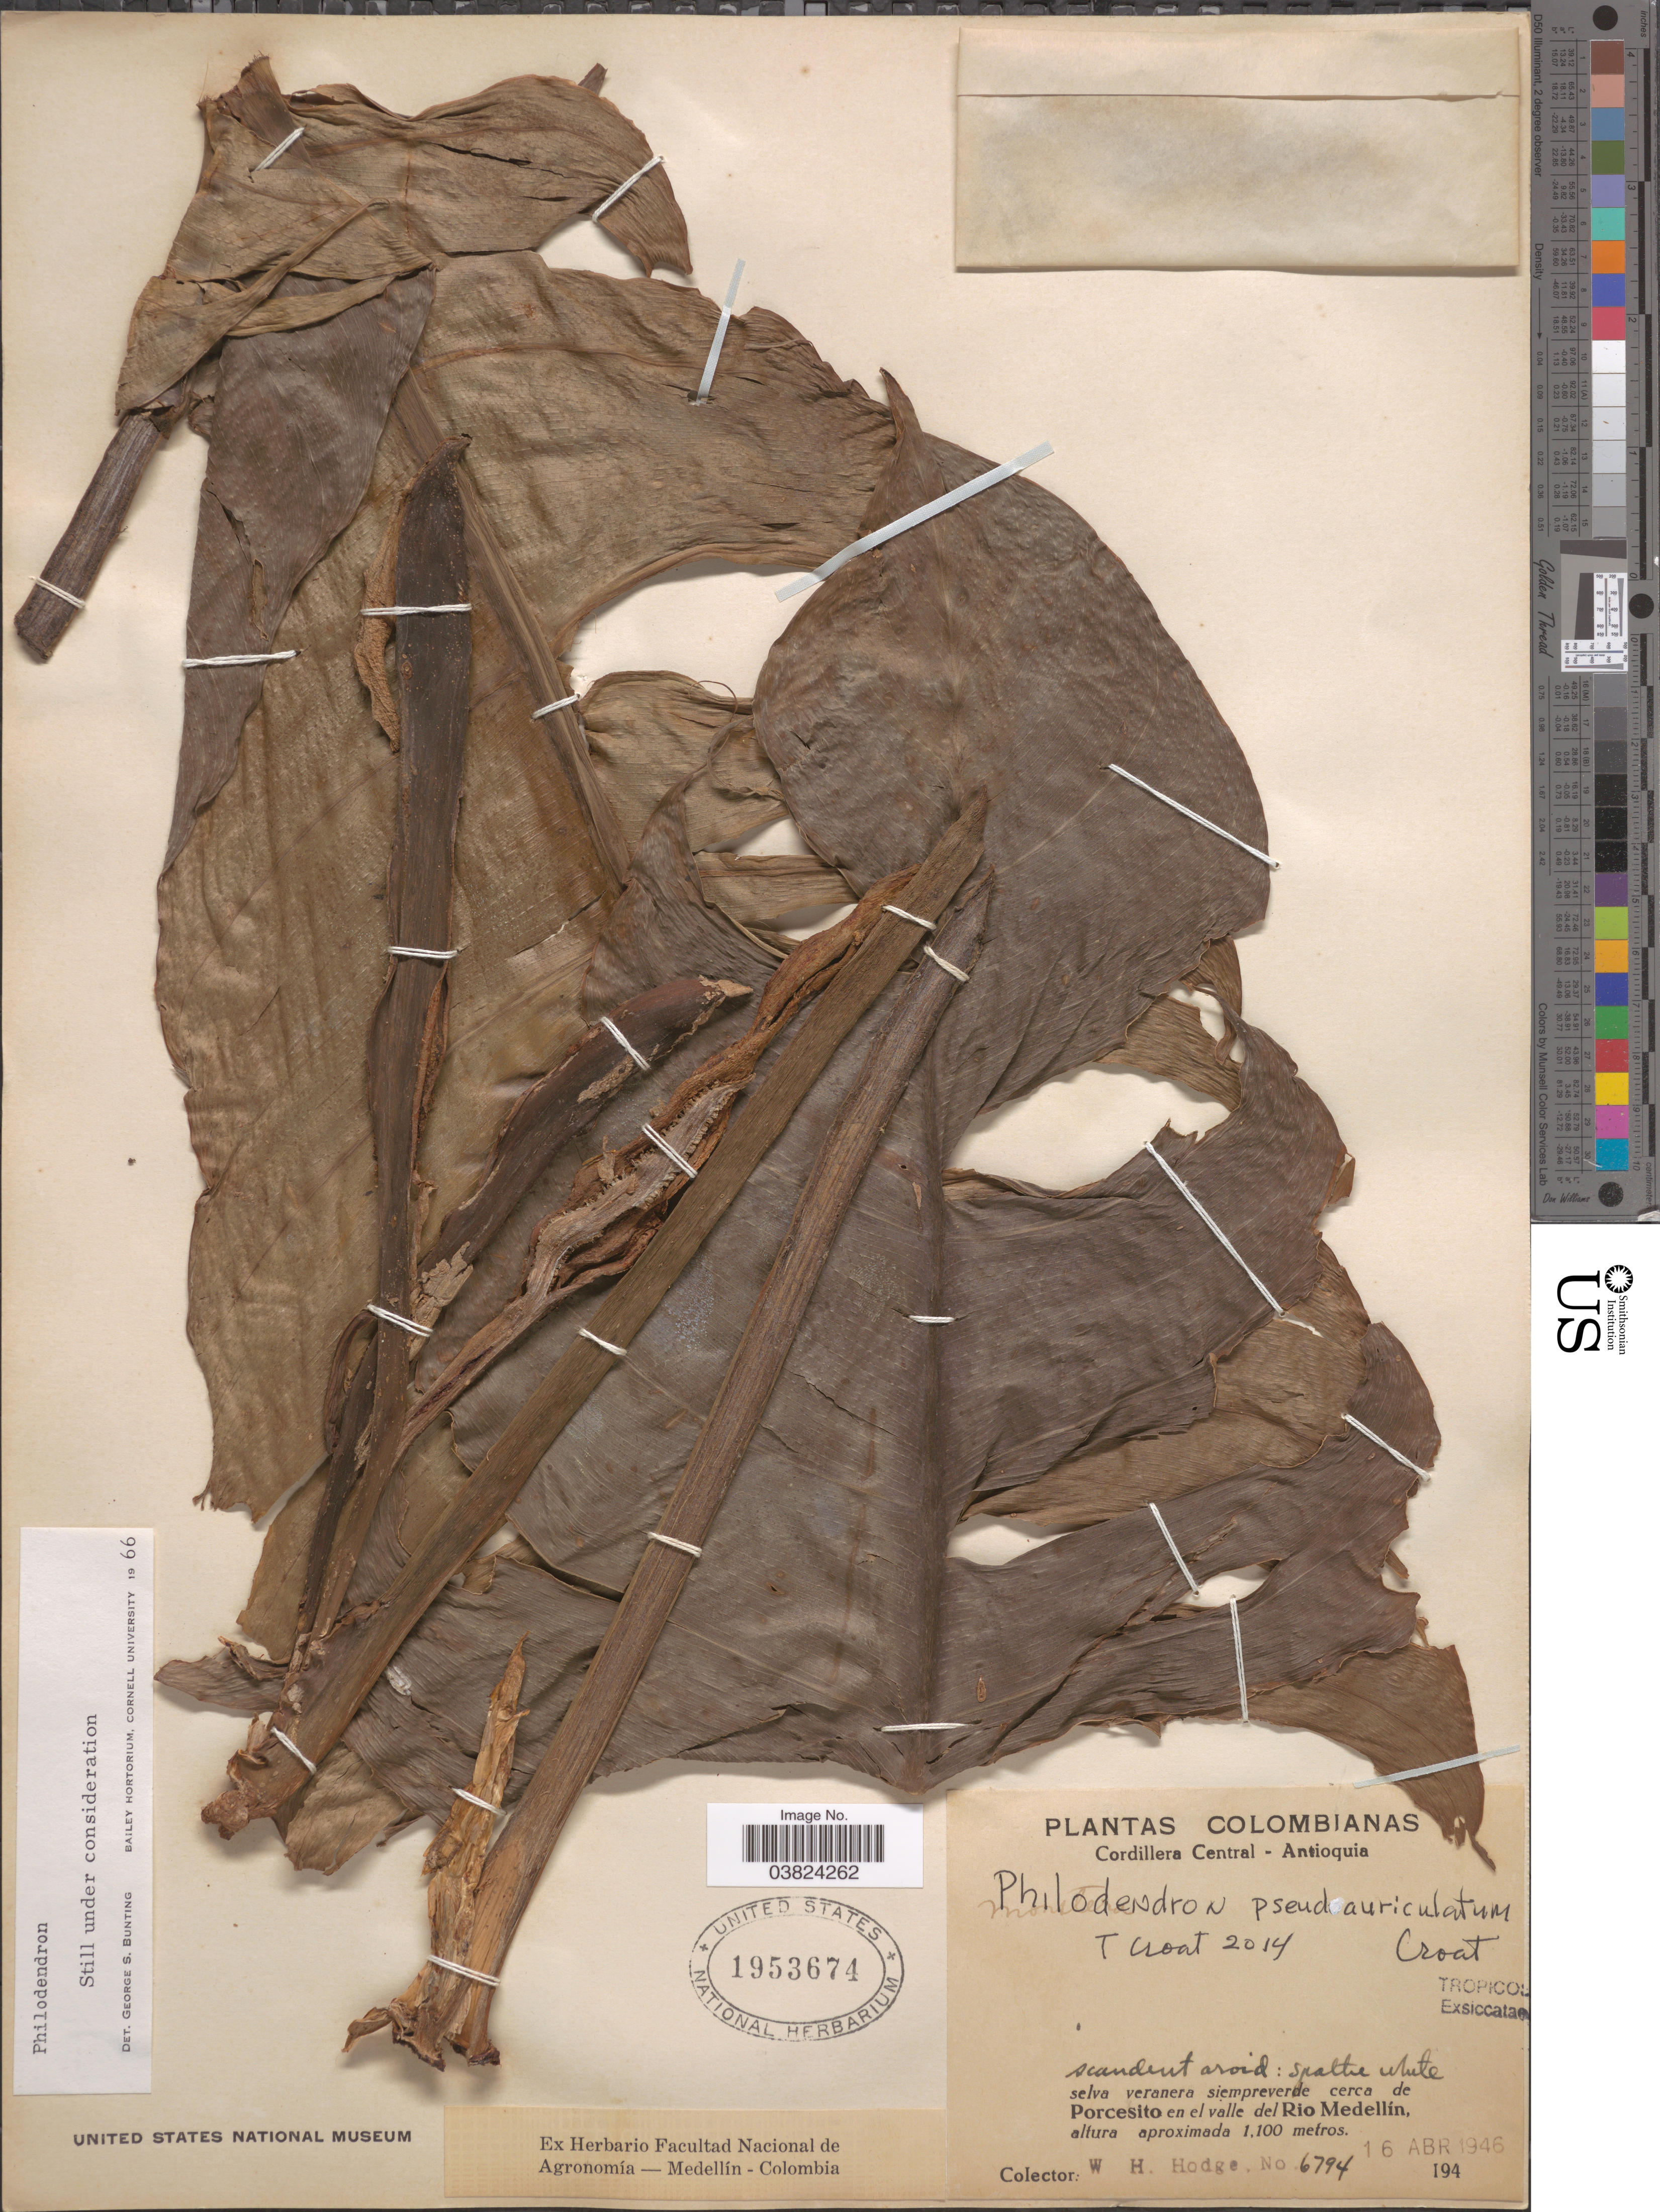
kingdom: Plantae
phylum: Tracheophyta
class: Liliopsida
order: Alismatales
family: Araceae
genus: Philodendron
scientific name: Philodendron pseudauriculatum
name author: Croat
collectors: W. Hodge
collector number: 6794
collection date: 1916-04-16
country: Colombia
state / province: Antioquia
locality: Cordillera Central - Antioquia. Selva veranera siempreverde cerca de Porcesito en el valle del Rio Medellín.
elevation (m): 1100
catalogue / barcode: US 1953674